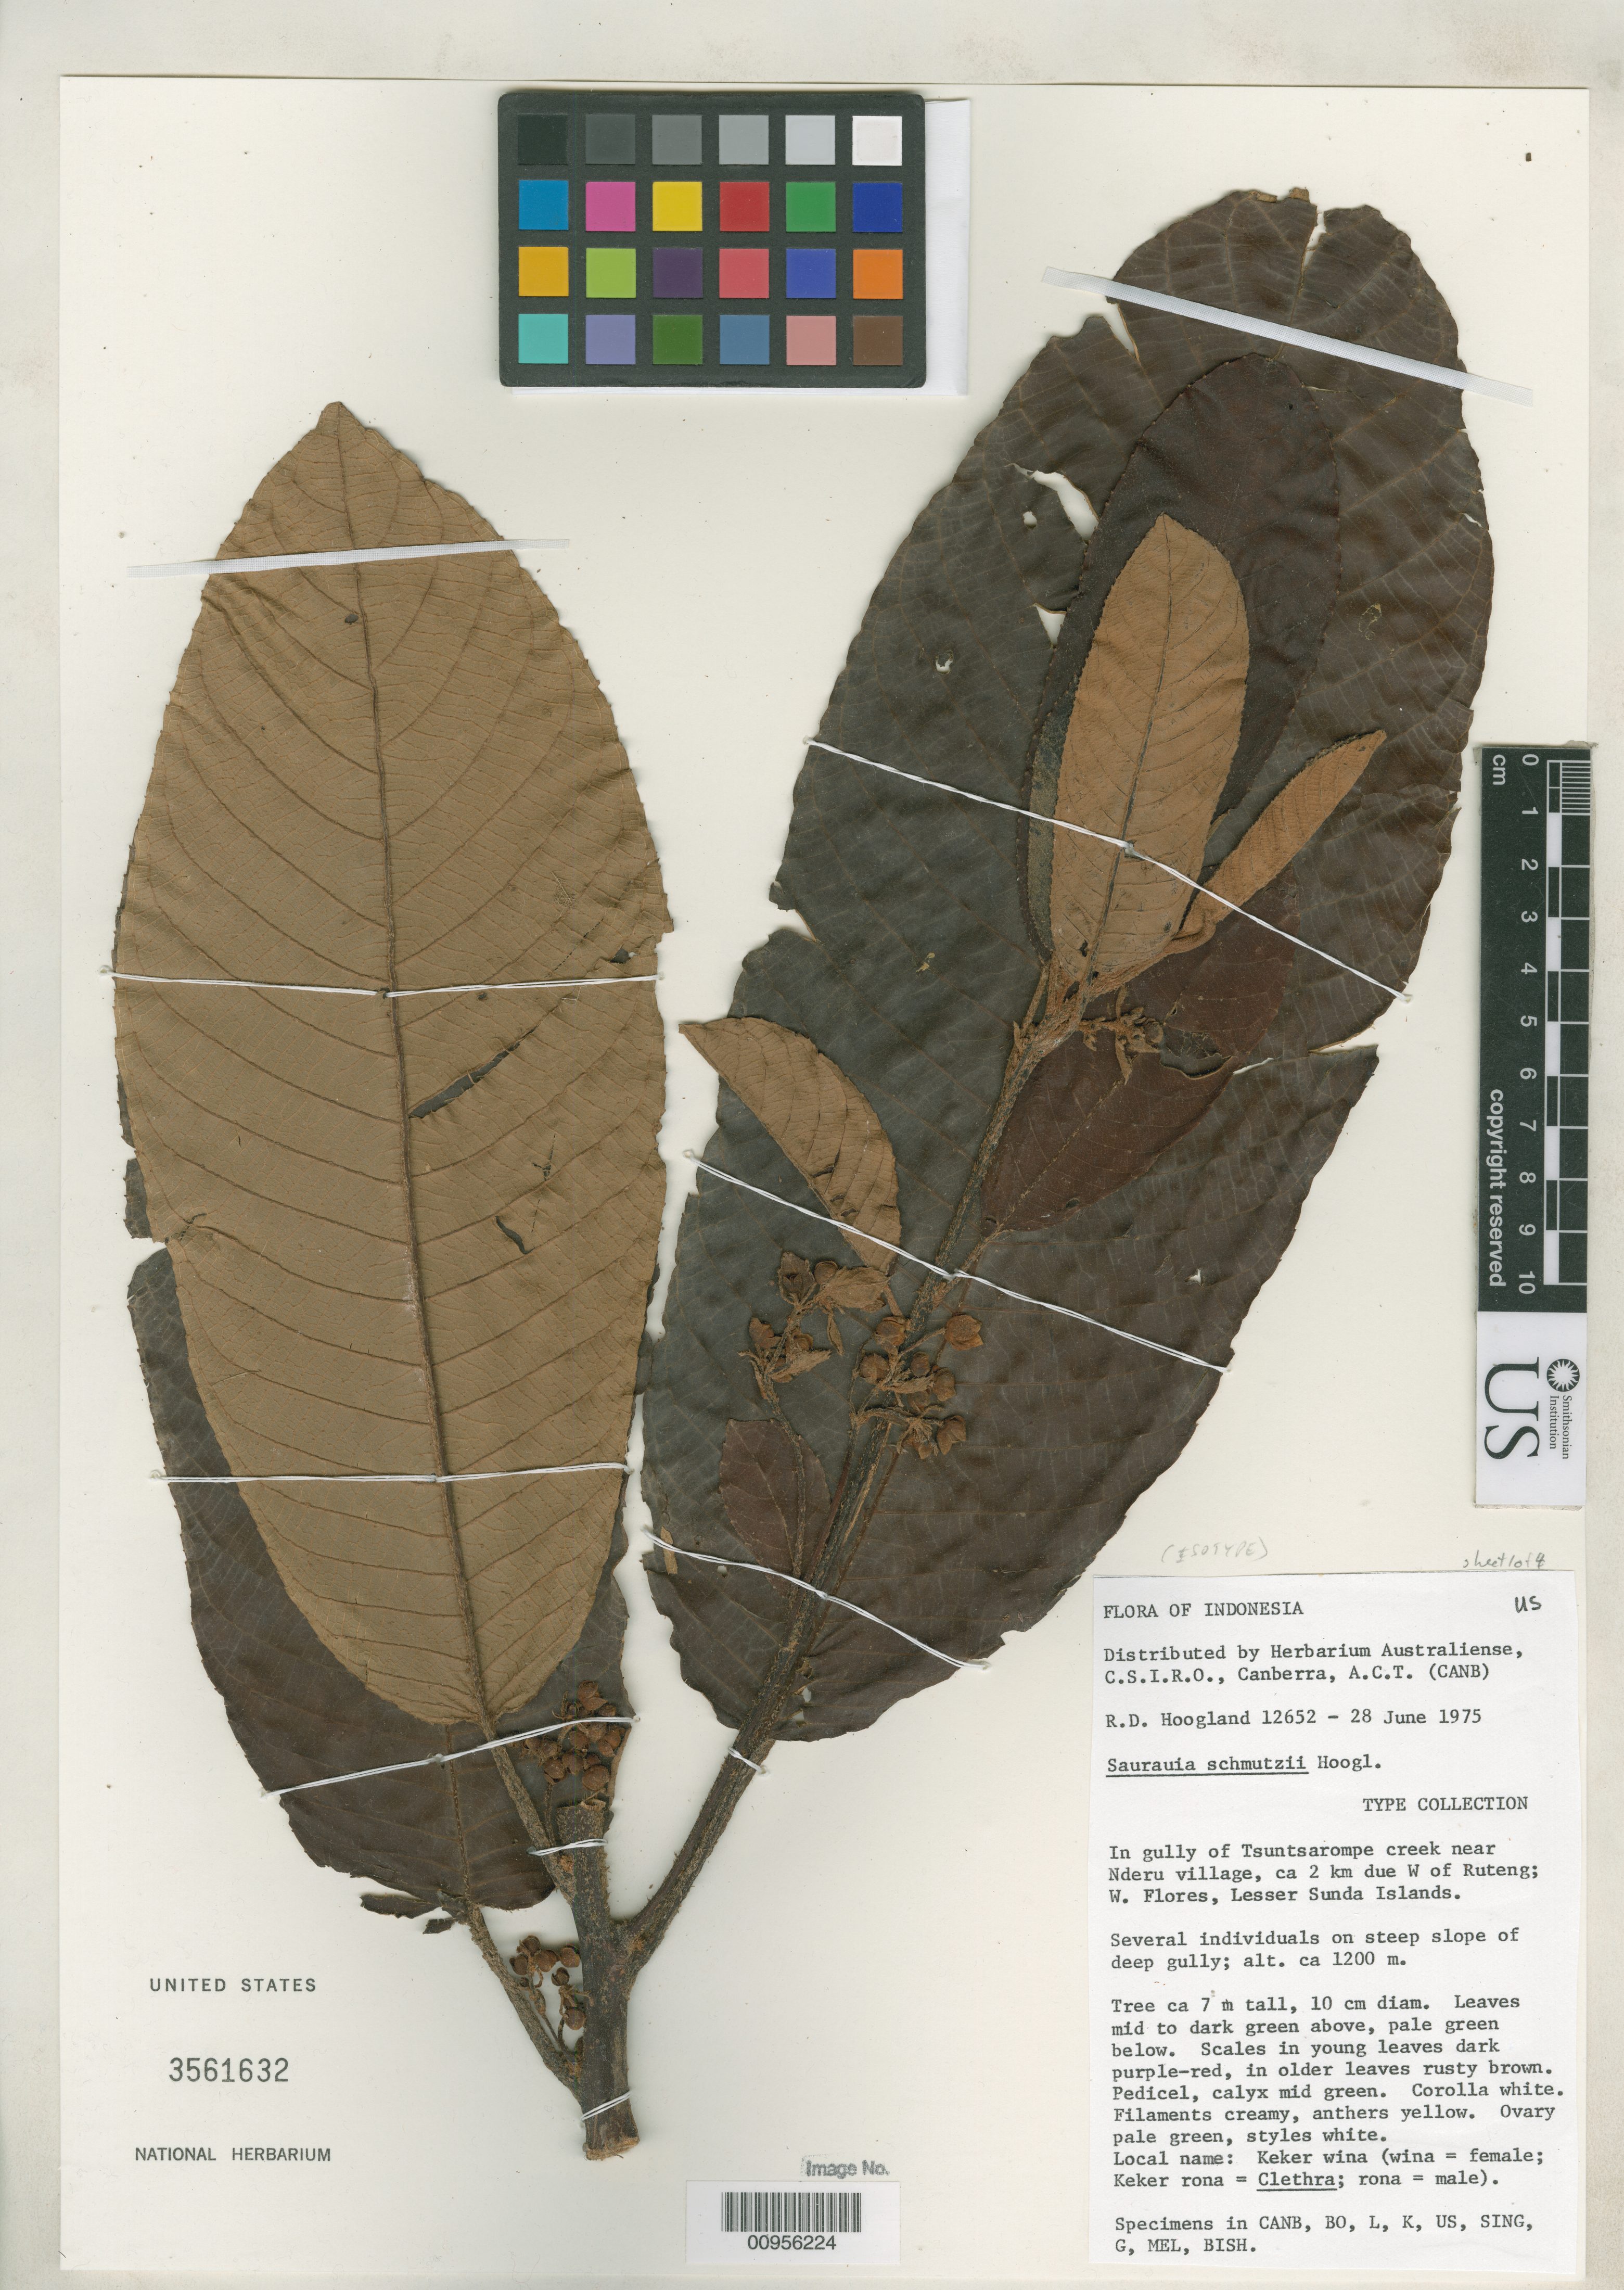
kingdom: Plantae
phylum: Tracheophyta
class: Magnoliopsida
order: Ericales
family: Actinidiaceae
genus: Saurauia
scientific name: Saurauia schmutzii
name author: Hoogland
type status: Isotype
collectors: R. D. Hoogland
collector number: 12652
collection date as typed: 28 Jun 1975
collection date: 1975-06-28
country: Indonesia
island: Flores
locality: In gully of Tsuntsarompe creek near Nderu village, ca. 2 km due W of Rutend; W. Flores, Lesser Sunda Islands.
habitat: On steep slope of deep gully.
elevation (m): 1200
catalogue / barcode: US 3561632